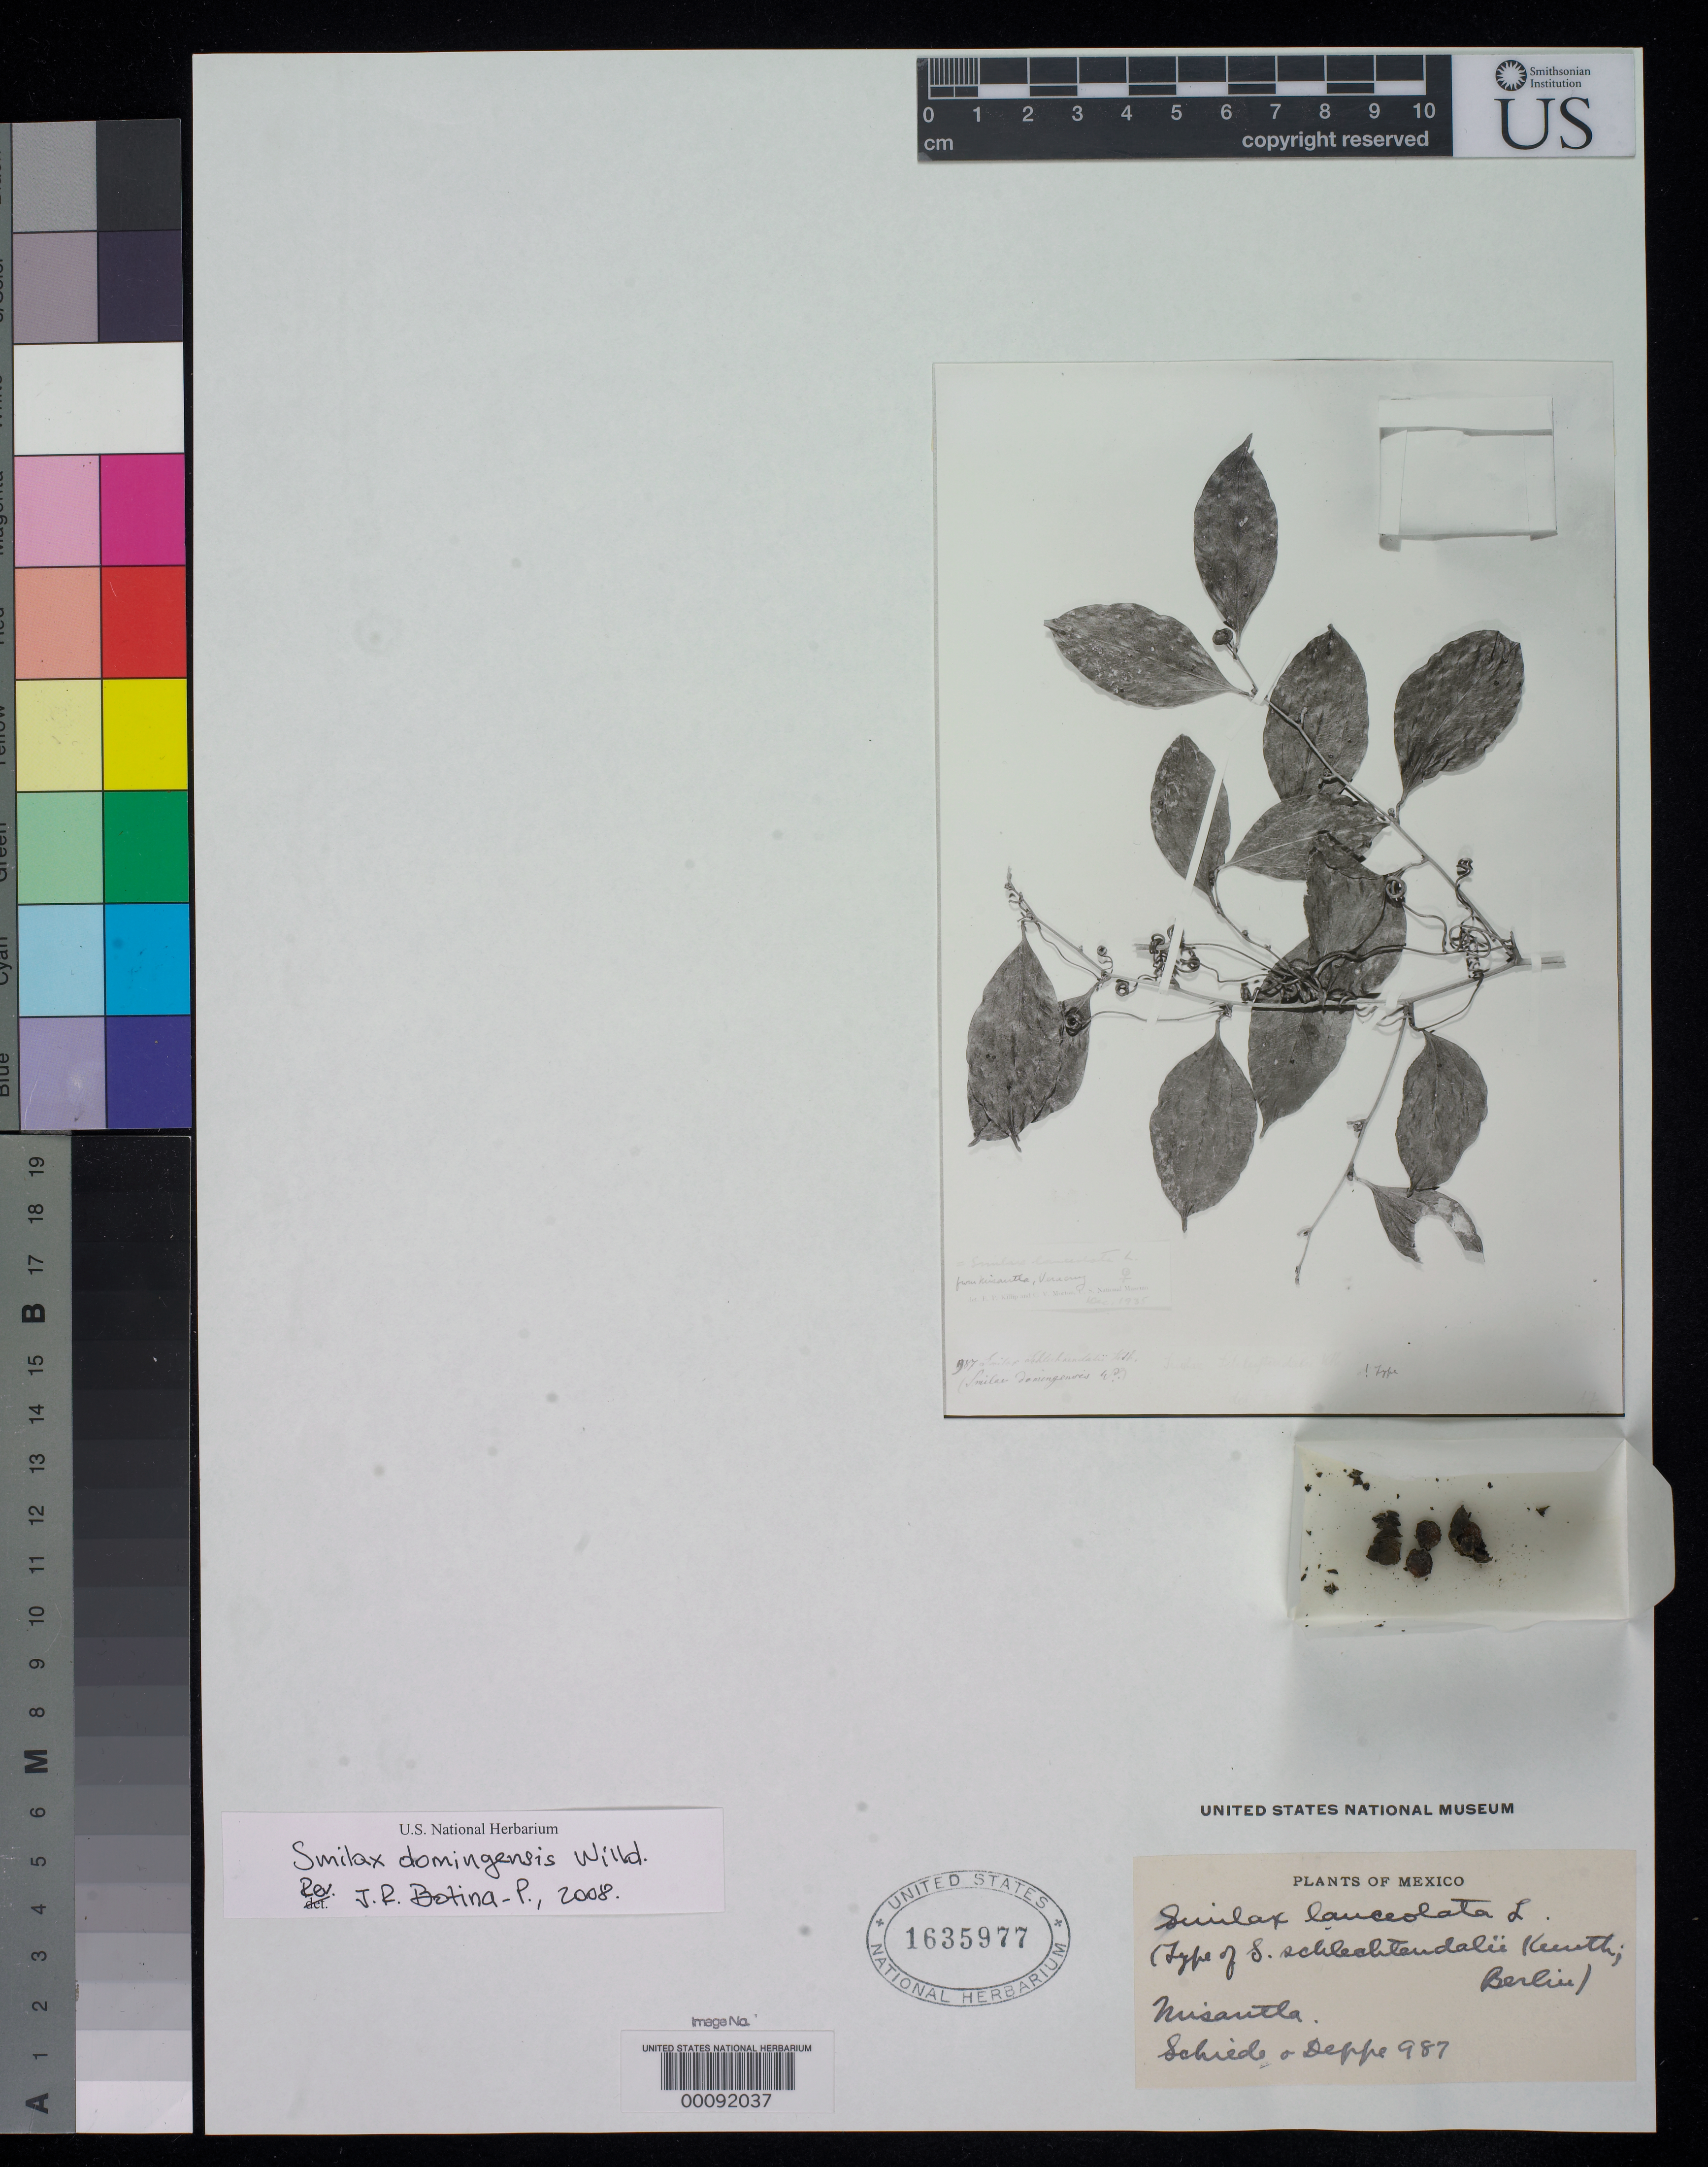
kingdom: Plantae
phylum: Tracheophyta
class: Liliopsida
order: Liliales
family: Smilacaceae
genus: Smilax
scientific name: Smilax schlechtendalii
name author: Kunth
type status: Type Fragment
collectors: C. J. W. Schiede & F. Deppe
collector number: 987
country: Mexico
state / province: Veracruz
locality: Misantla.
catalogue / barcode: US 1635977